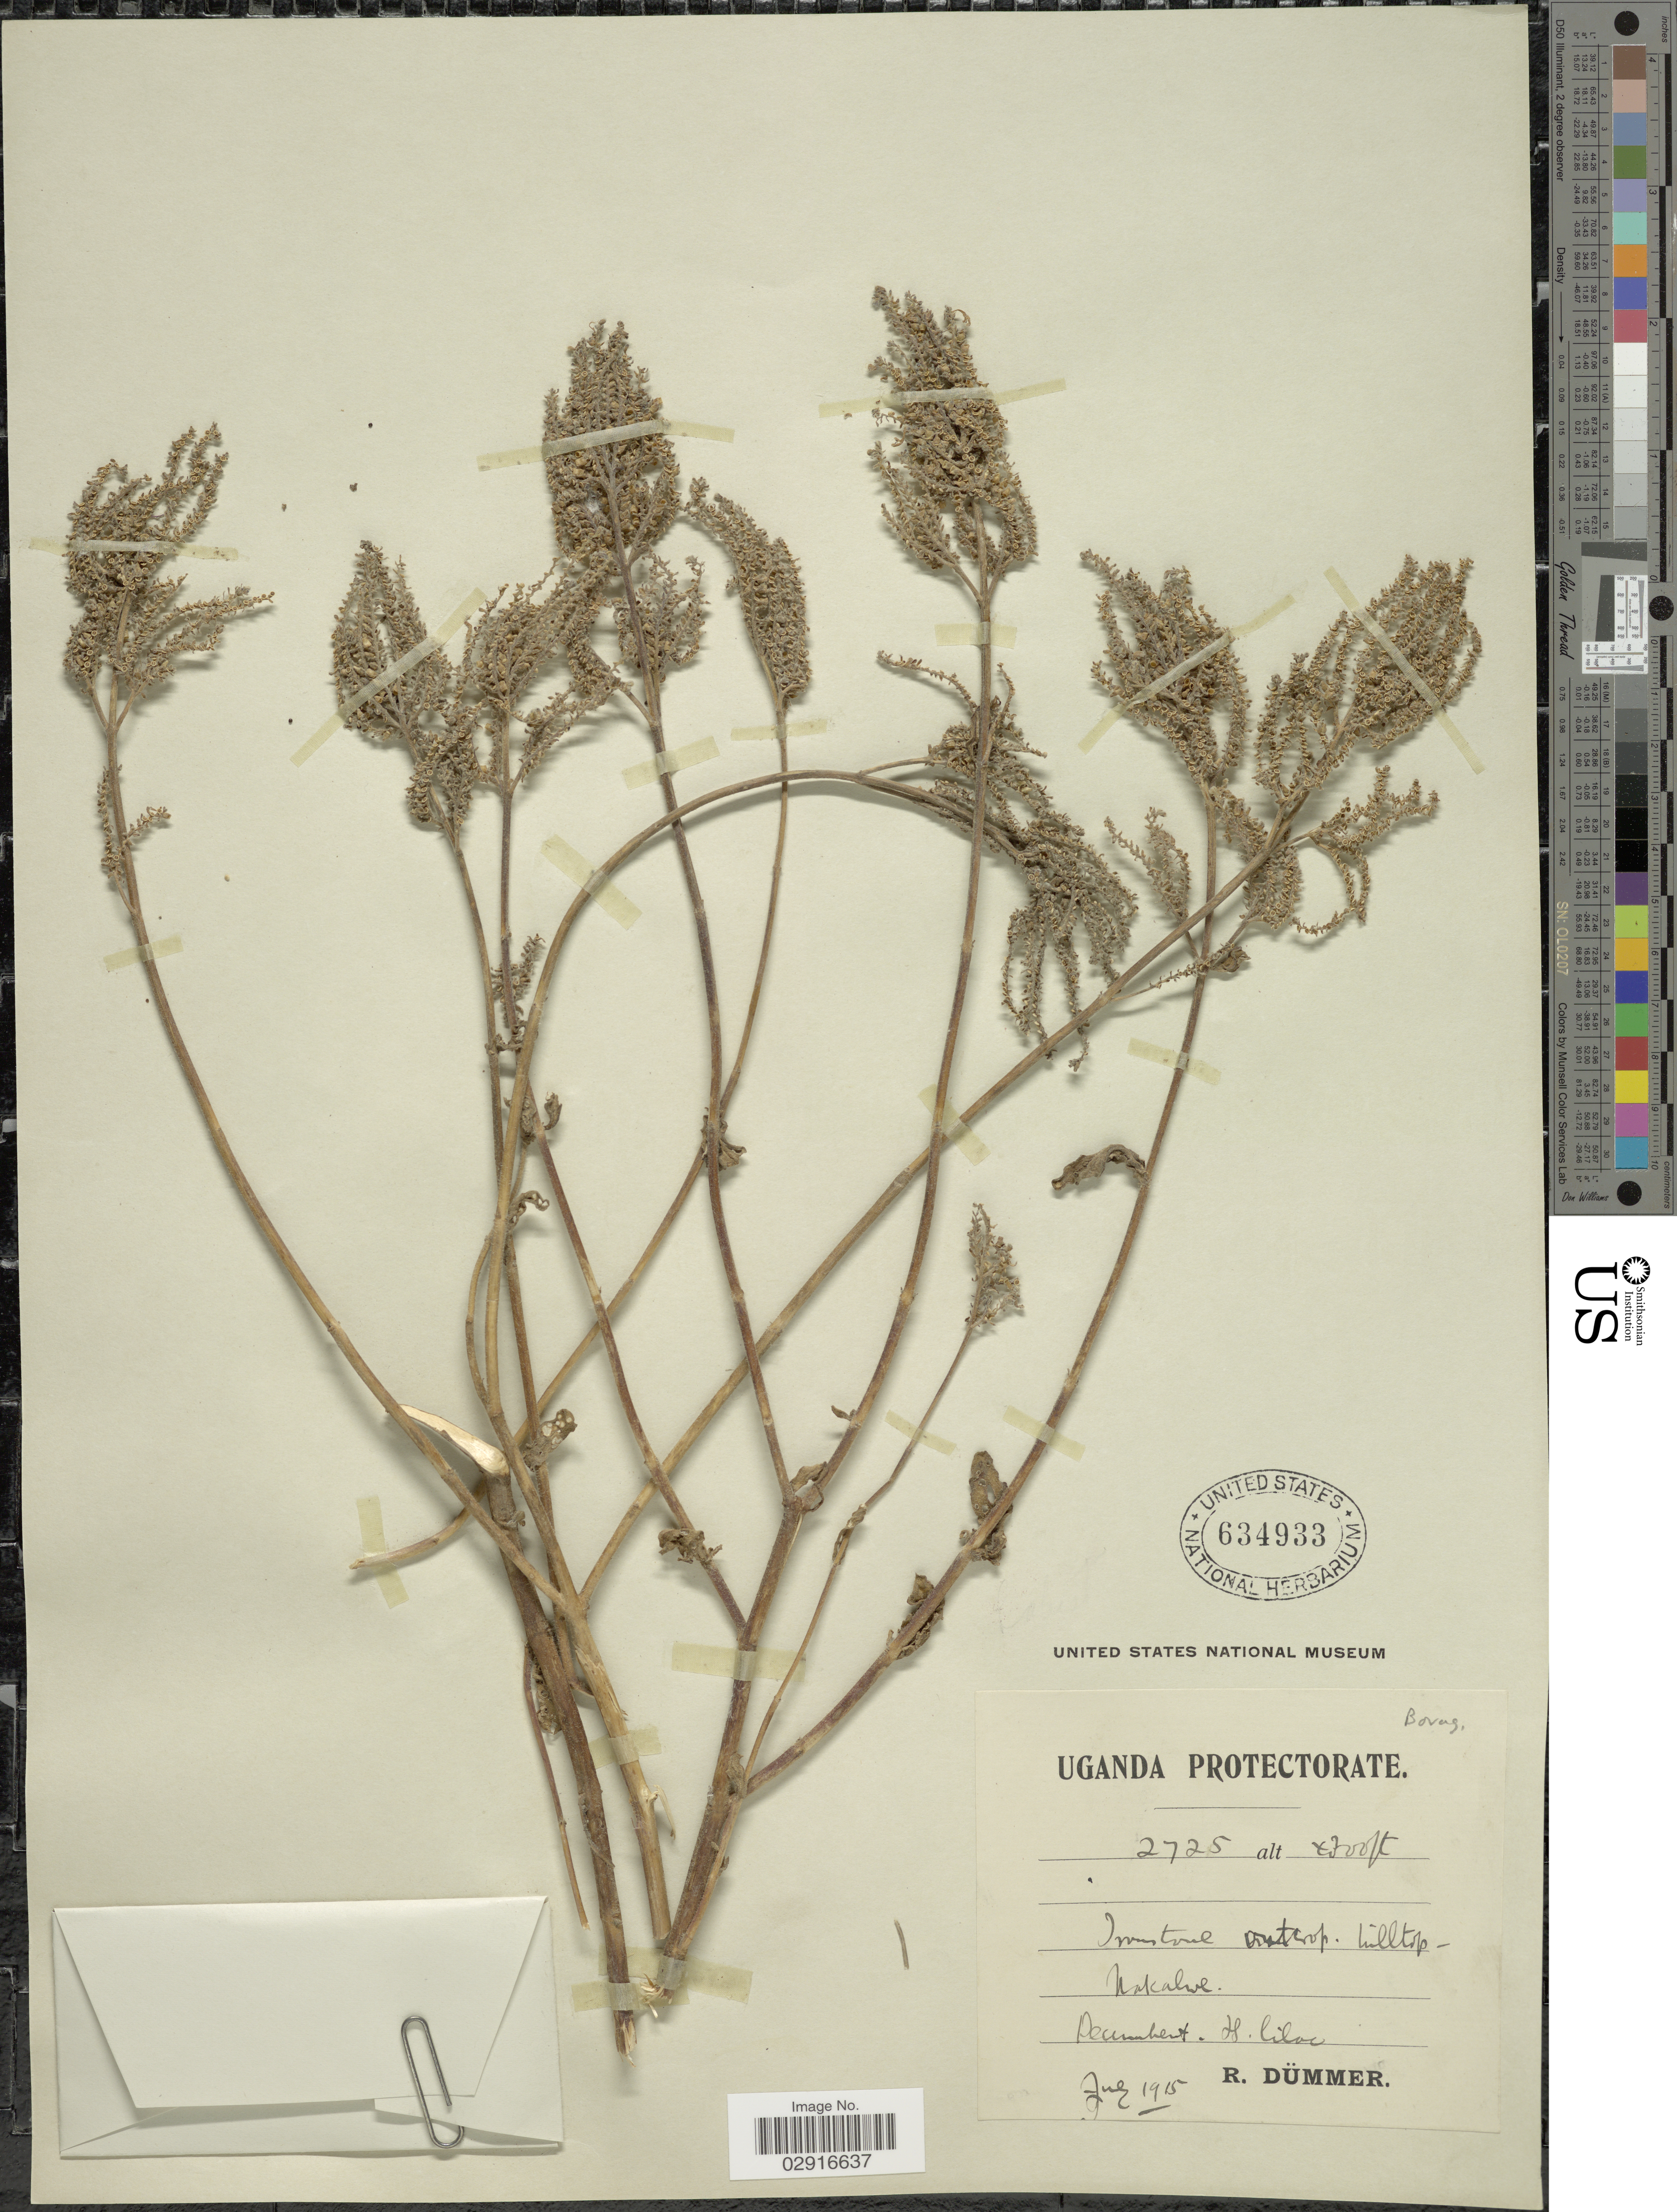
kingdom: Plantae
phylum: Tracheophyta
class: Magnoliopsida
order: Boraginales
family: Boraginaceae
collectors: R. A. Dümmer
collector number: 2725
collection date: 1915-07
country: Uganda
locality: Uganda Protectorate. Nakalwe.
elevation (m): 1311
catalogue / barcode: US 634933